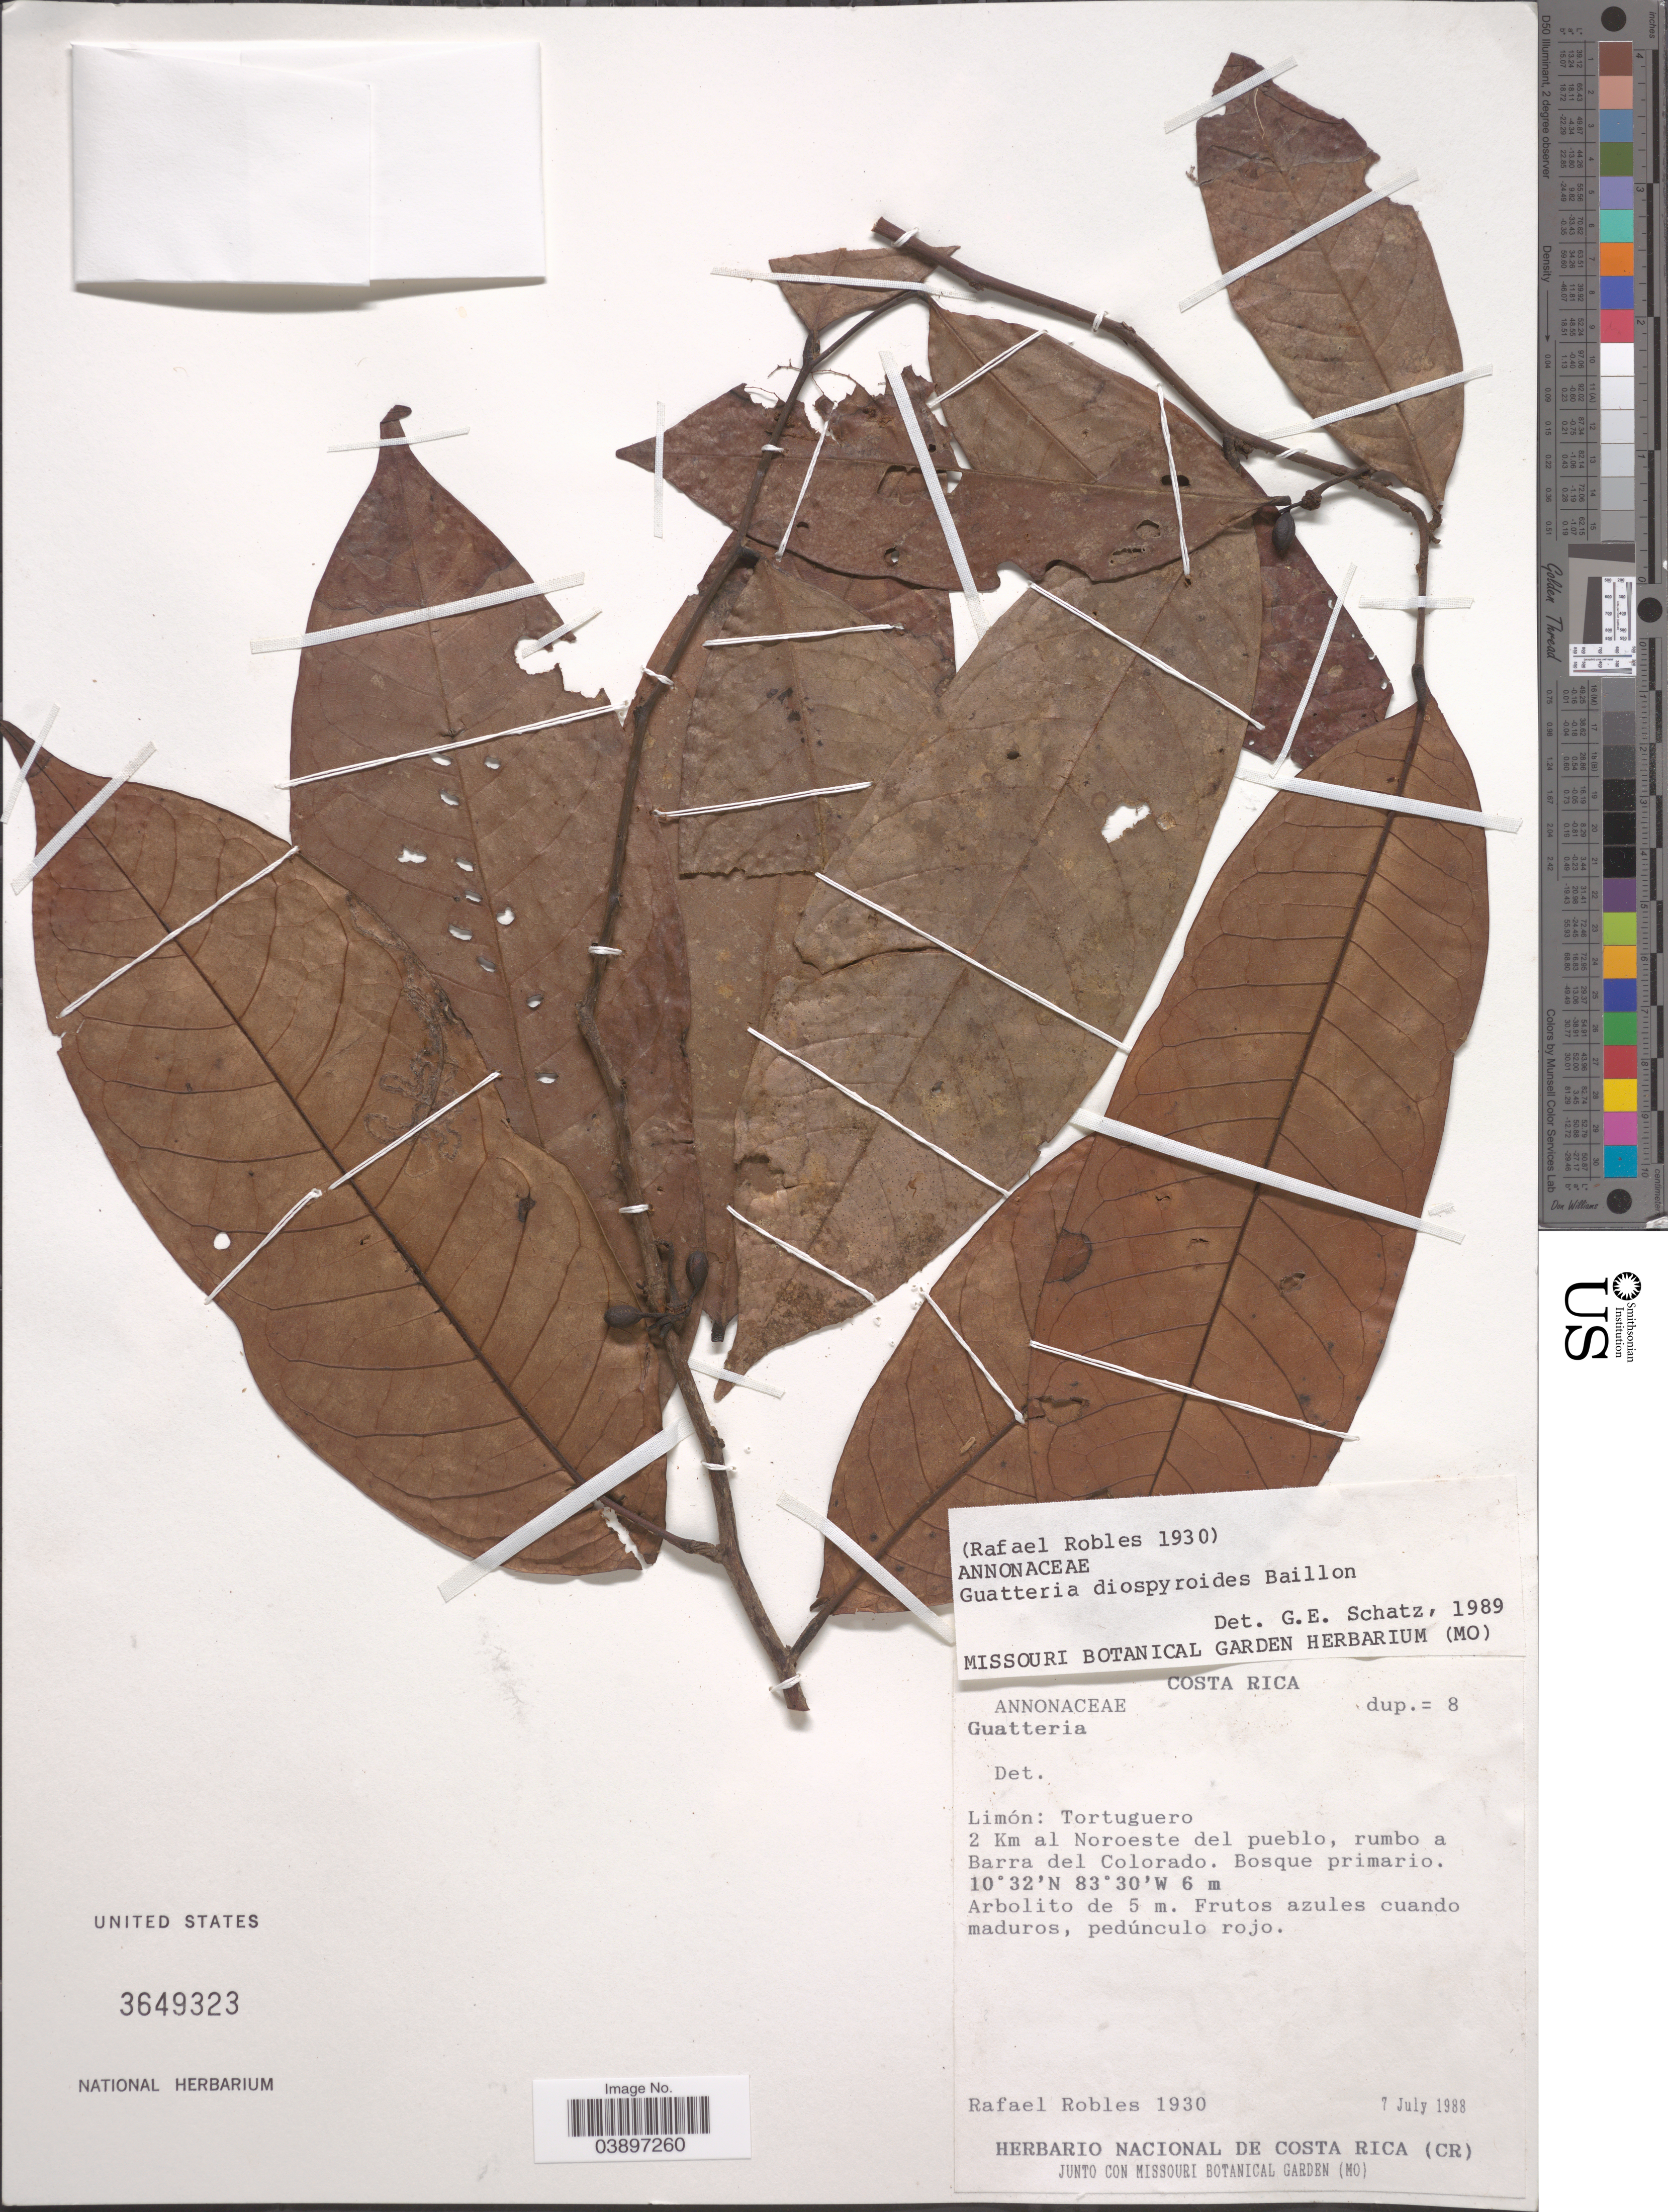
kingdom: Plantae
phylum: Tracheophyta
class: Magnoliopsida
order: Magnoliales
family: Annonaceae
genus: Guatteria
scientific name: Guatteria diospyroides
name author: Baill.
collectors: R. Robles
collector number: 1930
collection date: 1988-07-07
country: Costa Rica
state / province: Limón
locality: Tortuguero. 2 Km al Noroeste del pueblo, rumbo a Barra del Colorado.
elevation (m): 6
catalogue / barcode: US 3649323